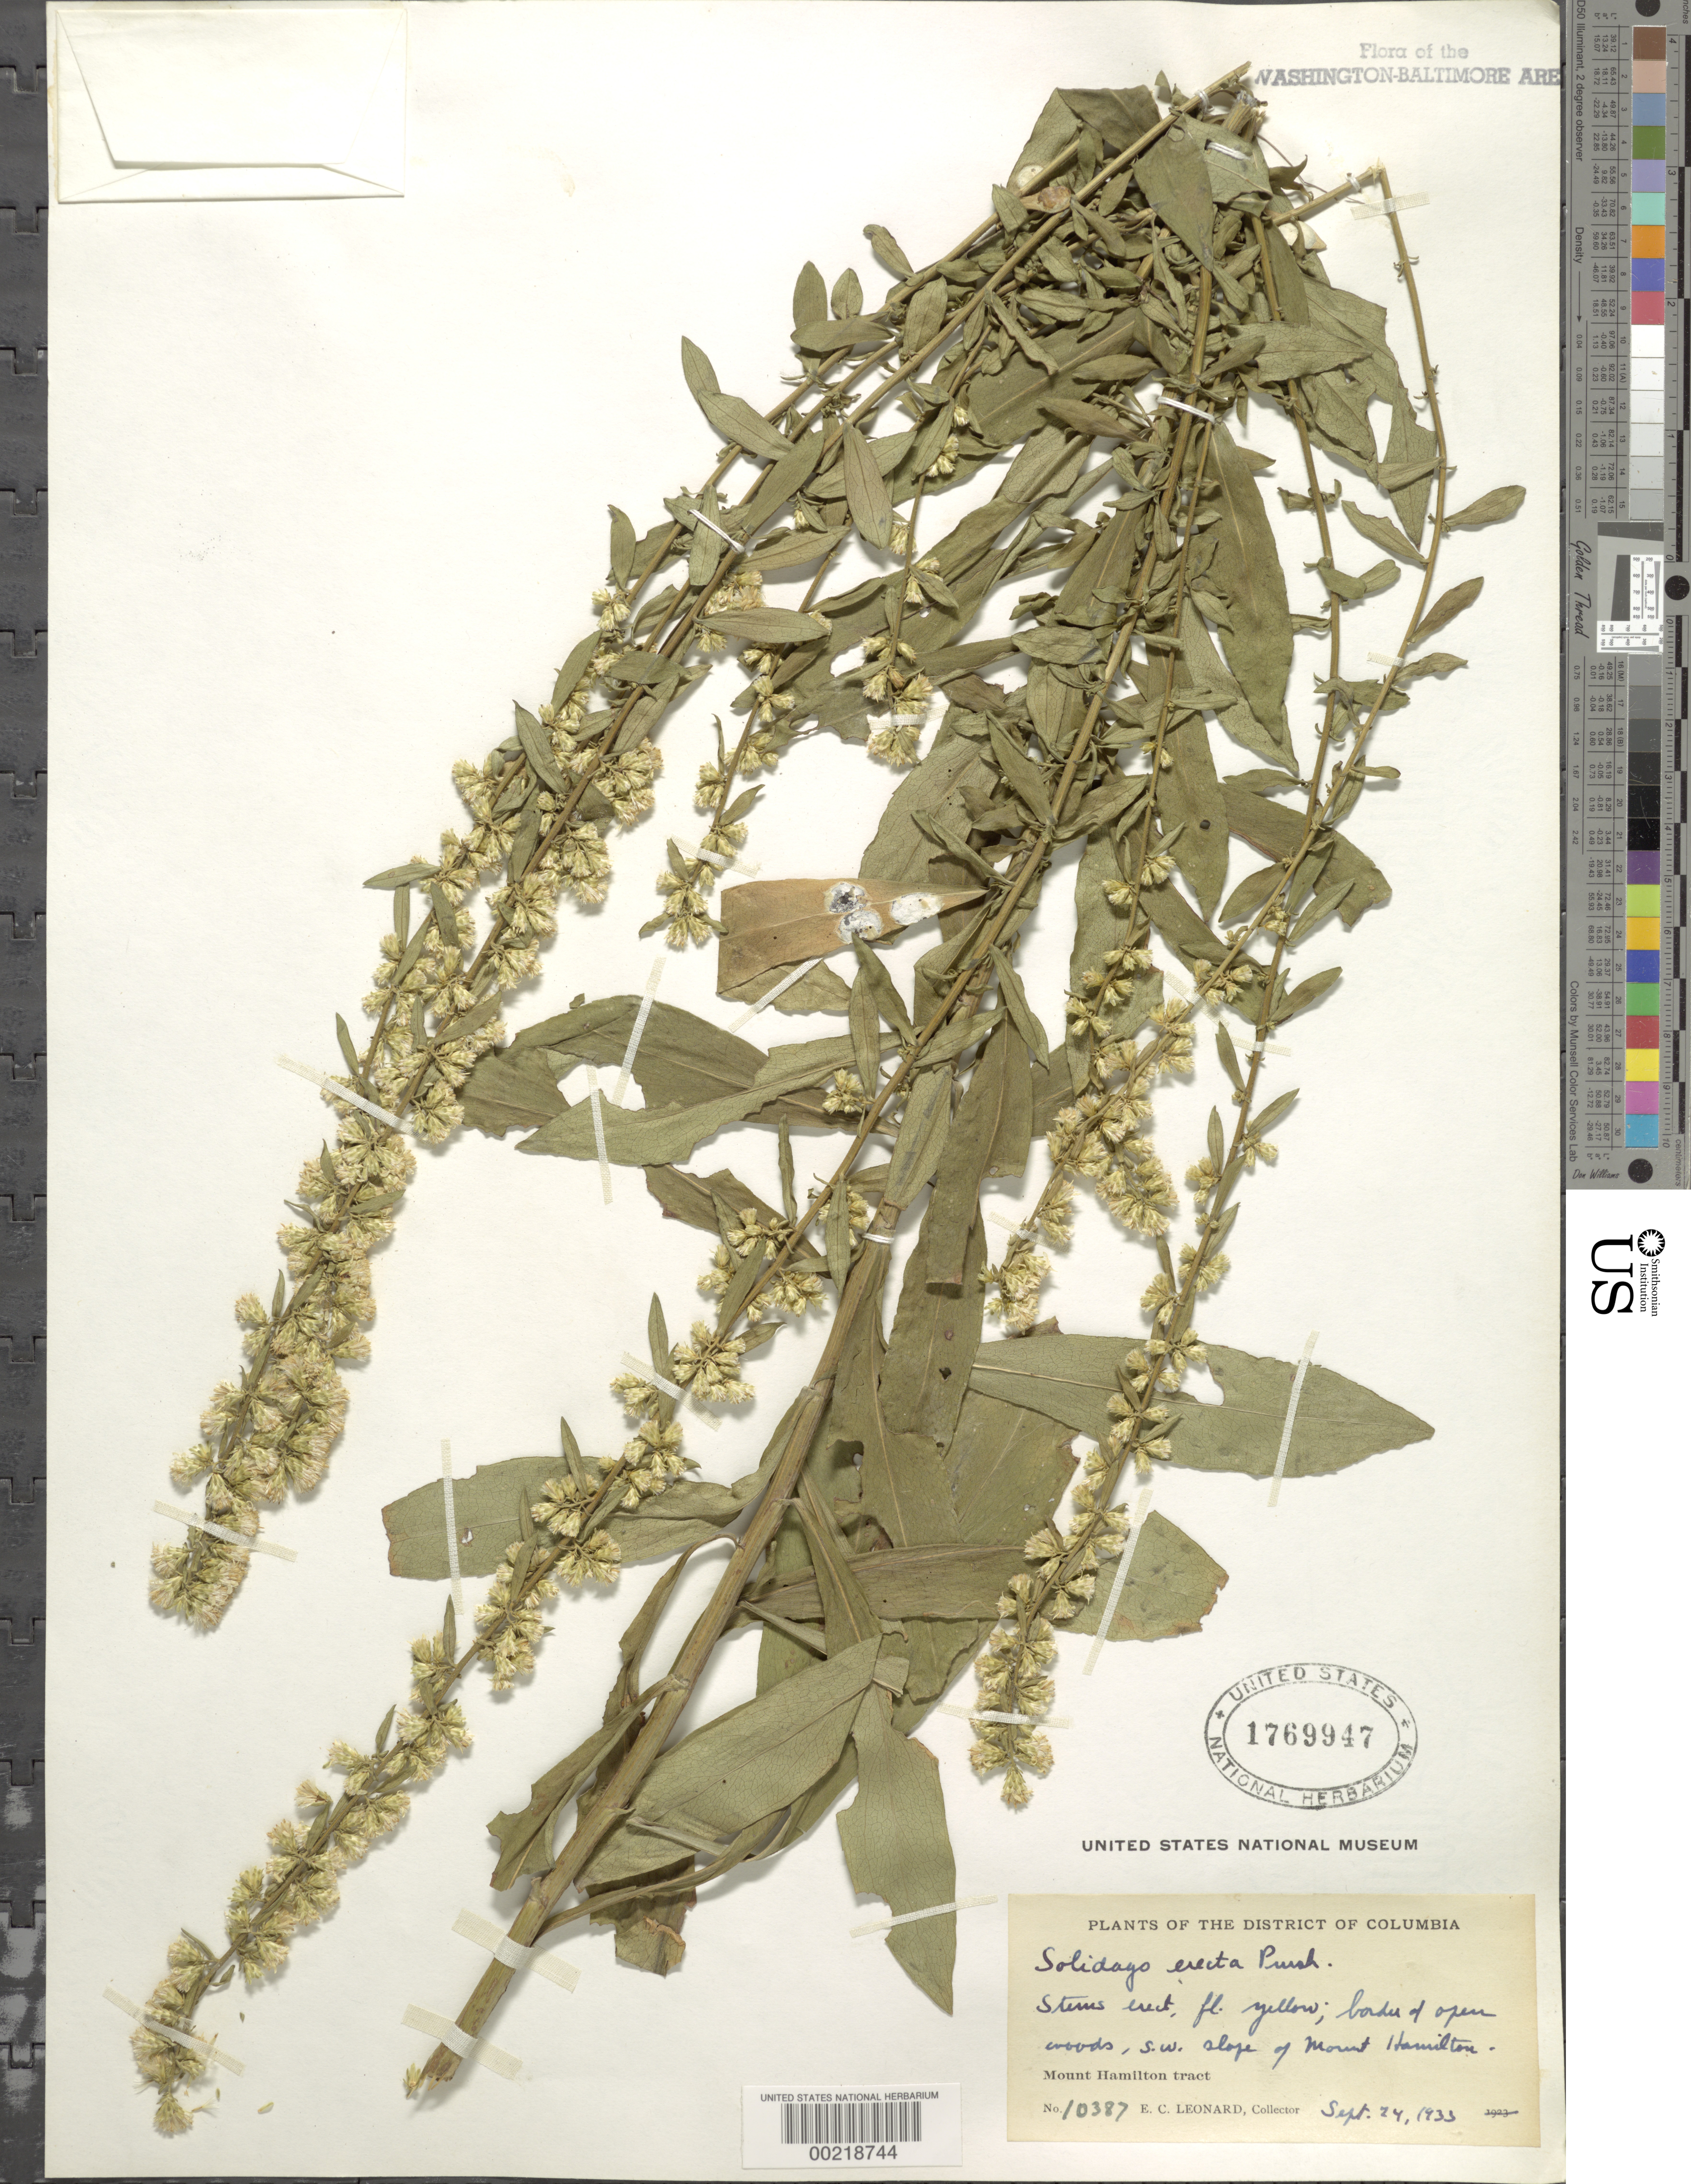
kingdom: Plantae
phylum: Tracheophyta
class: Magnoliopsida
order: Asterales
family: Asteraceae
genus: Solidago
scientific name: Solidago erecta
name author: Pursh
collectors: E. C. Leonard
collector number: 10387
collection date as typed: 24 Sep 1933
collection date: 1933-09-24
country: United States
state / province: District of Columbia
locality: SW slope of Mount Hamilton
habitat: Border of open woods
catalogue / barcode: US 1769947